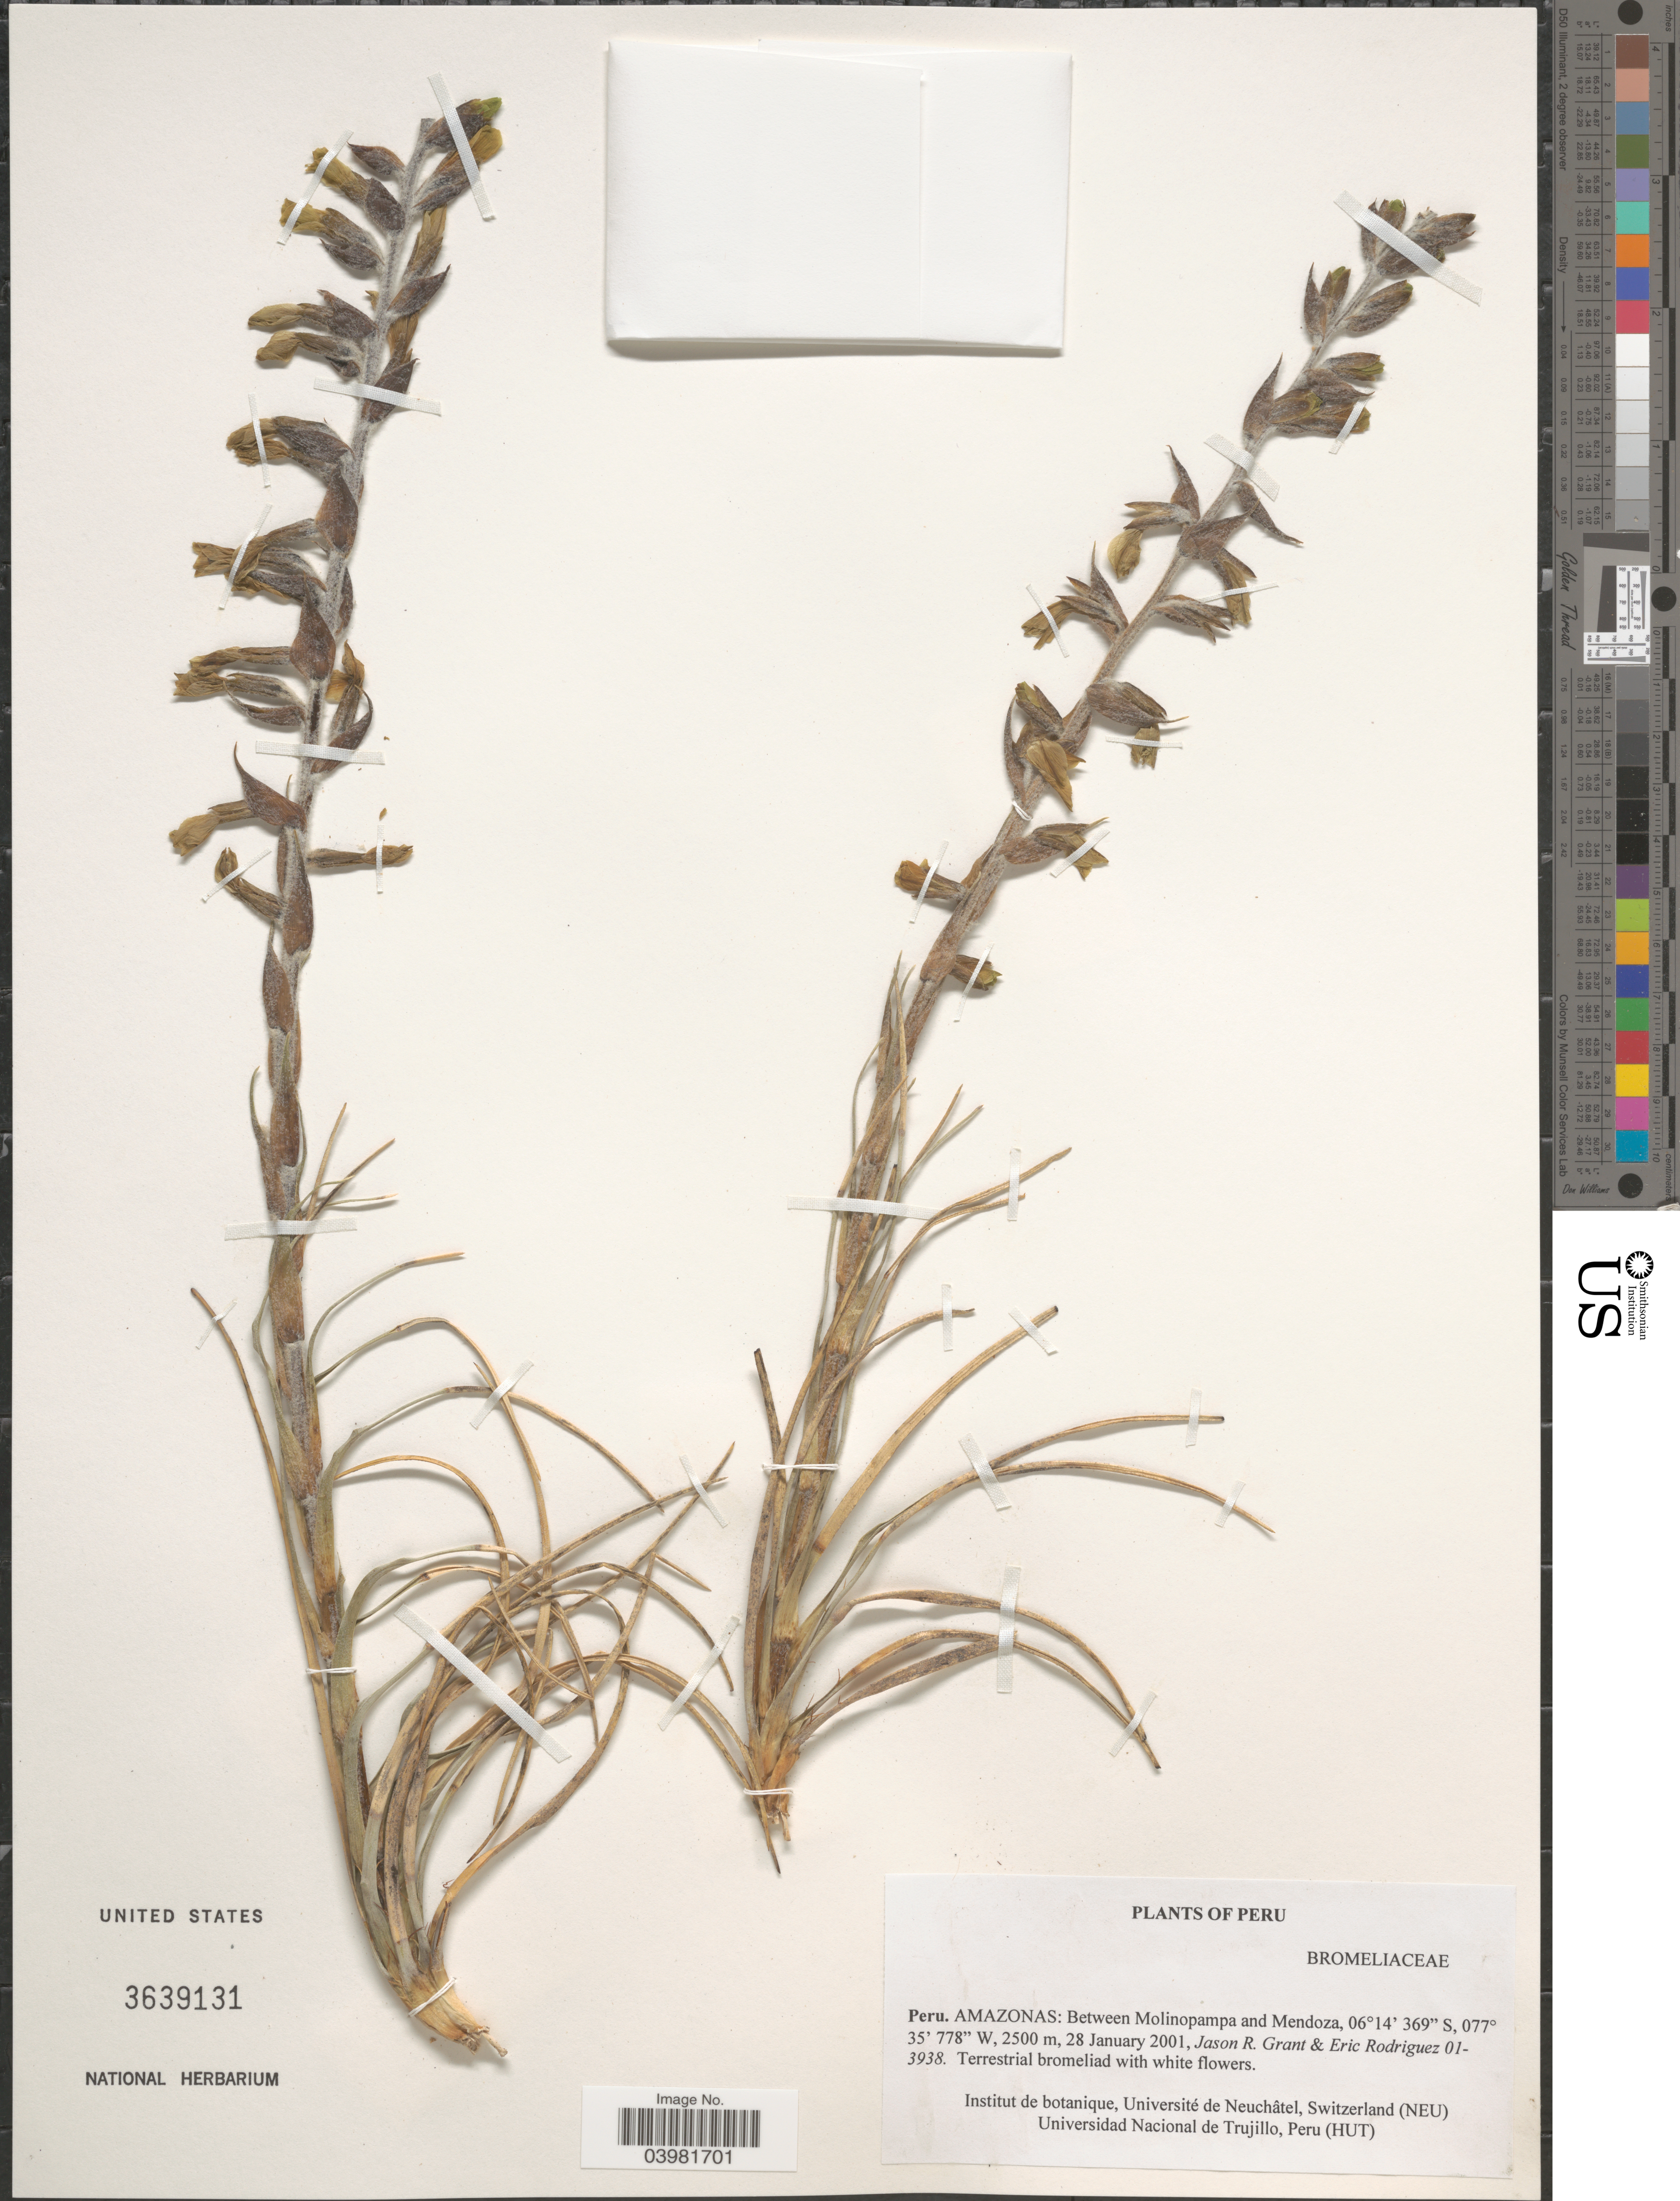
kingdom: Plantae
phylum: Tracheophyta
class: Liliopsida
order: Poales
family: Bromeliaceae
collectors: J. R. Grant & E. Rodriguez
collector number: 01-3938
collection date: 2001-01-28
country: Peru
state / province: Amazonas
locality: Between Molinopampa and Mendoza.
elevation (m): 2500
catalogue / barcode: US 3639131